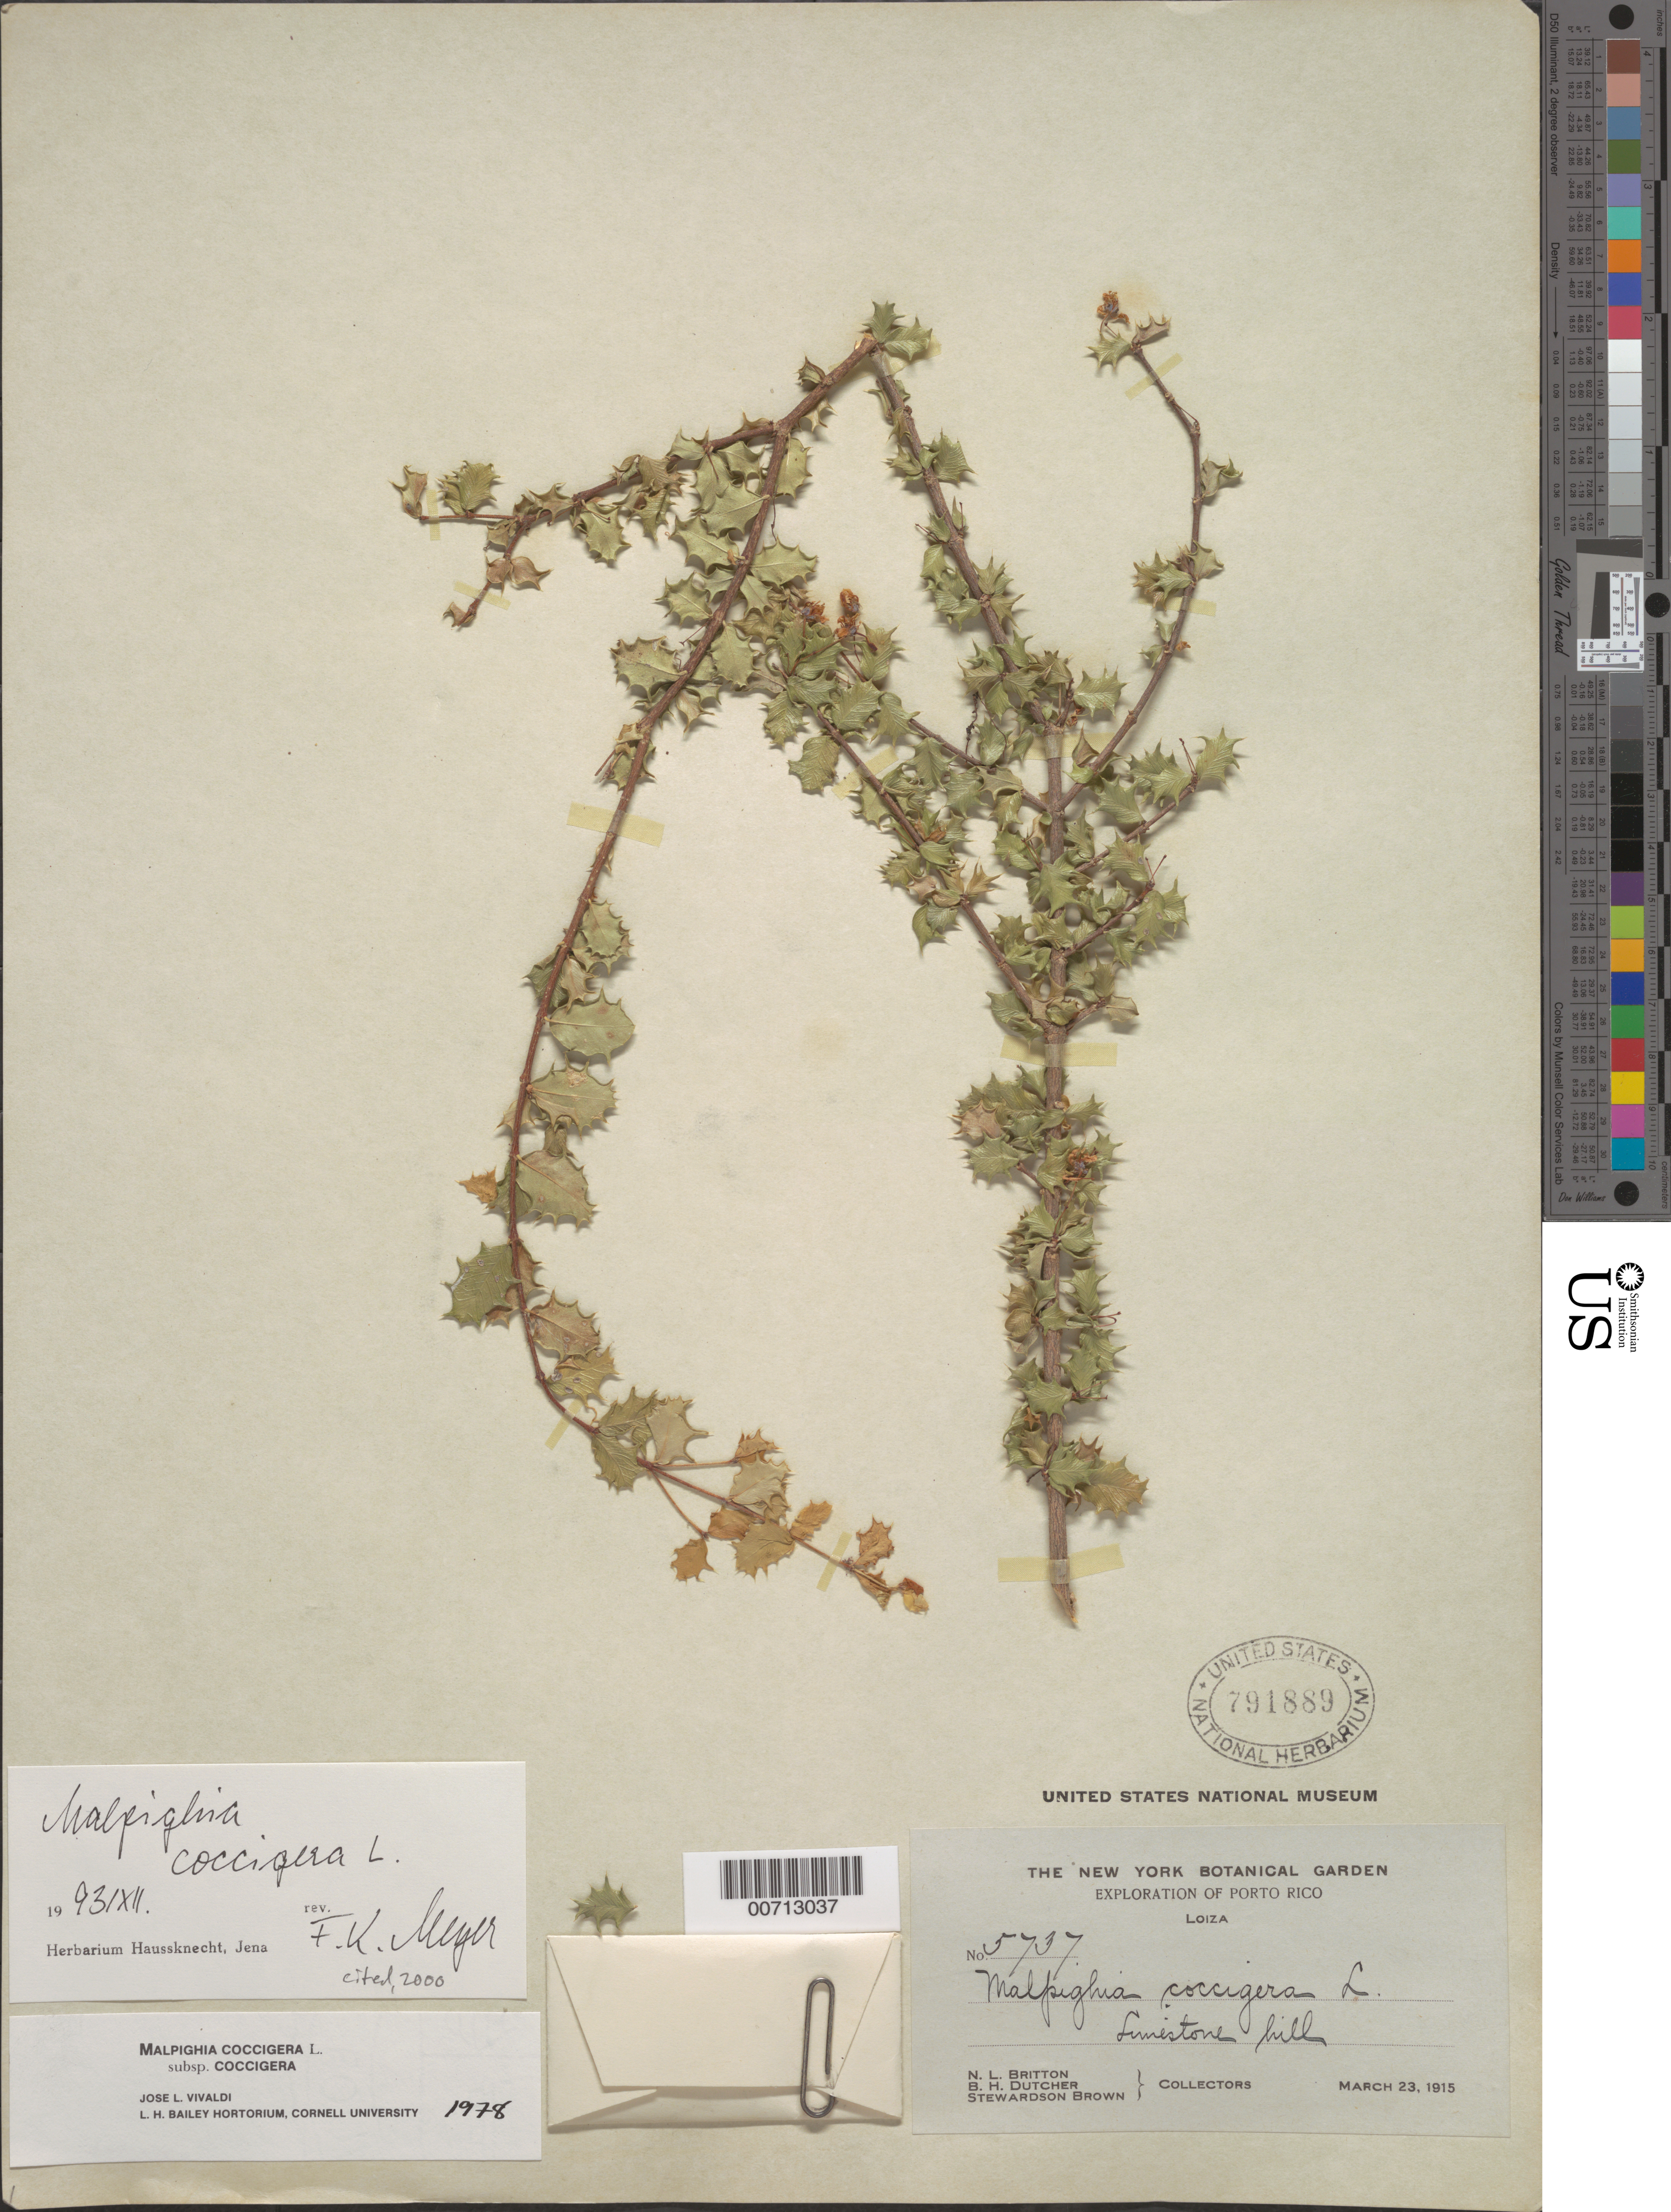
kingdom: Plantae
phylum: Tracheophyta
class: Magnoliopsida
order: Malpighiales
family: Malpighiaceae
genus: Malpighia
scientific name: Malpighia coccigera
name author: L.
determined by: Meyer, F. K.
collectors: N. Britton, B. H. Dutcher & S. Brown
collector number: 5737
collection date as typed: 23 Mar 1915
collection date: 1915-03-23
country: Puerto Rico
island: Greater Antilles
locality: Loiza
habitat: Limestone hill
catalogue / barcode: US 791889